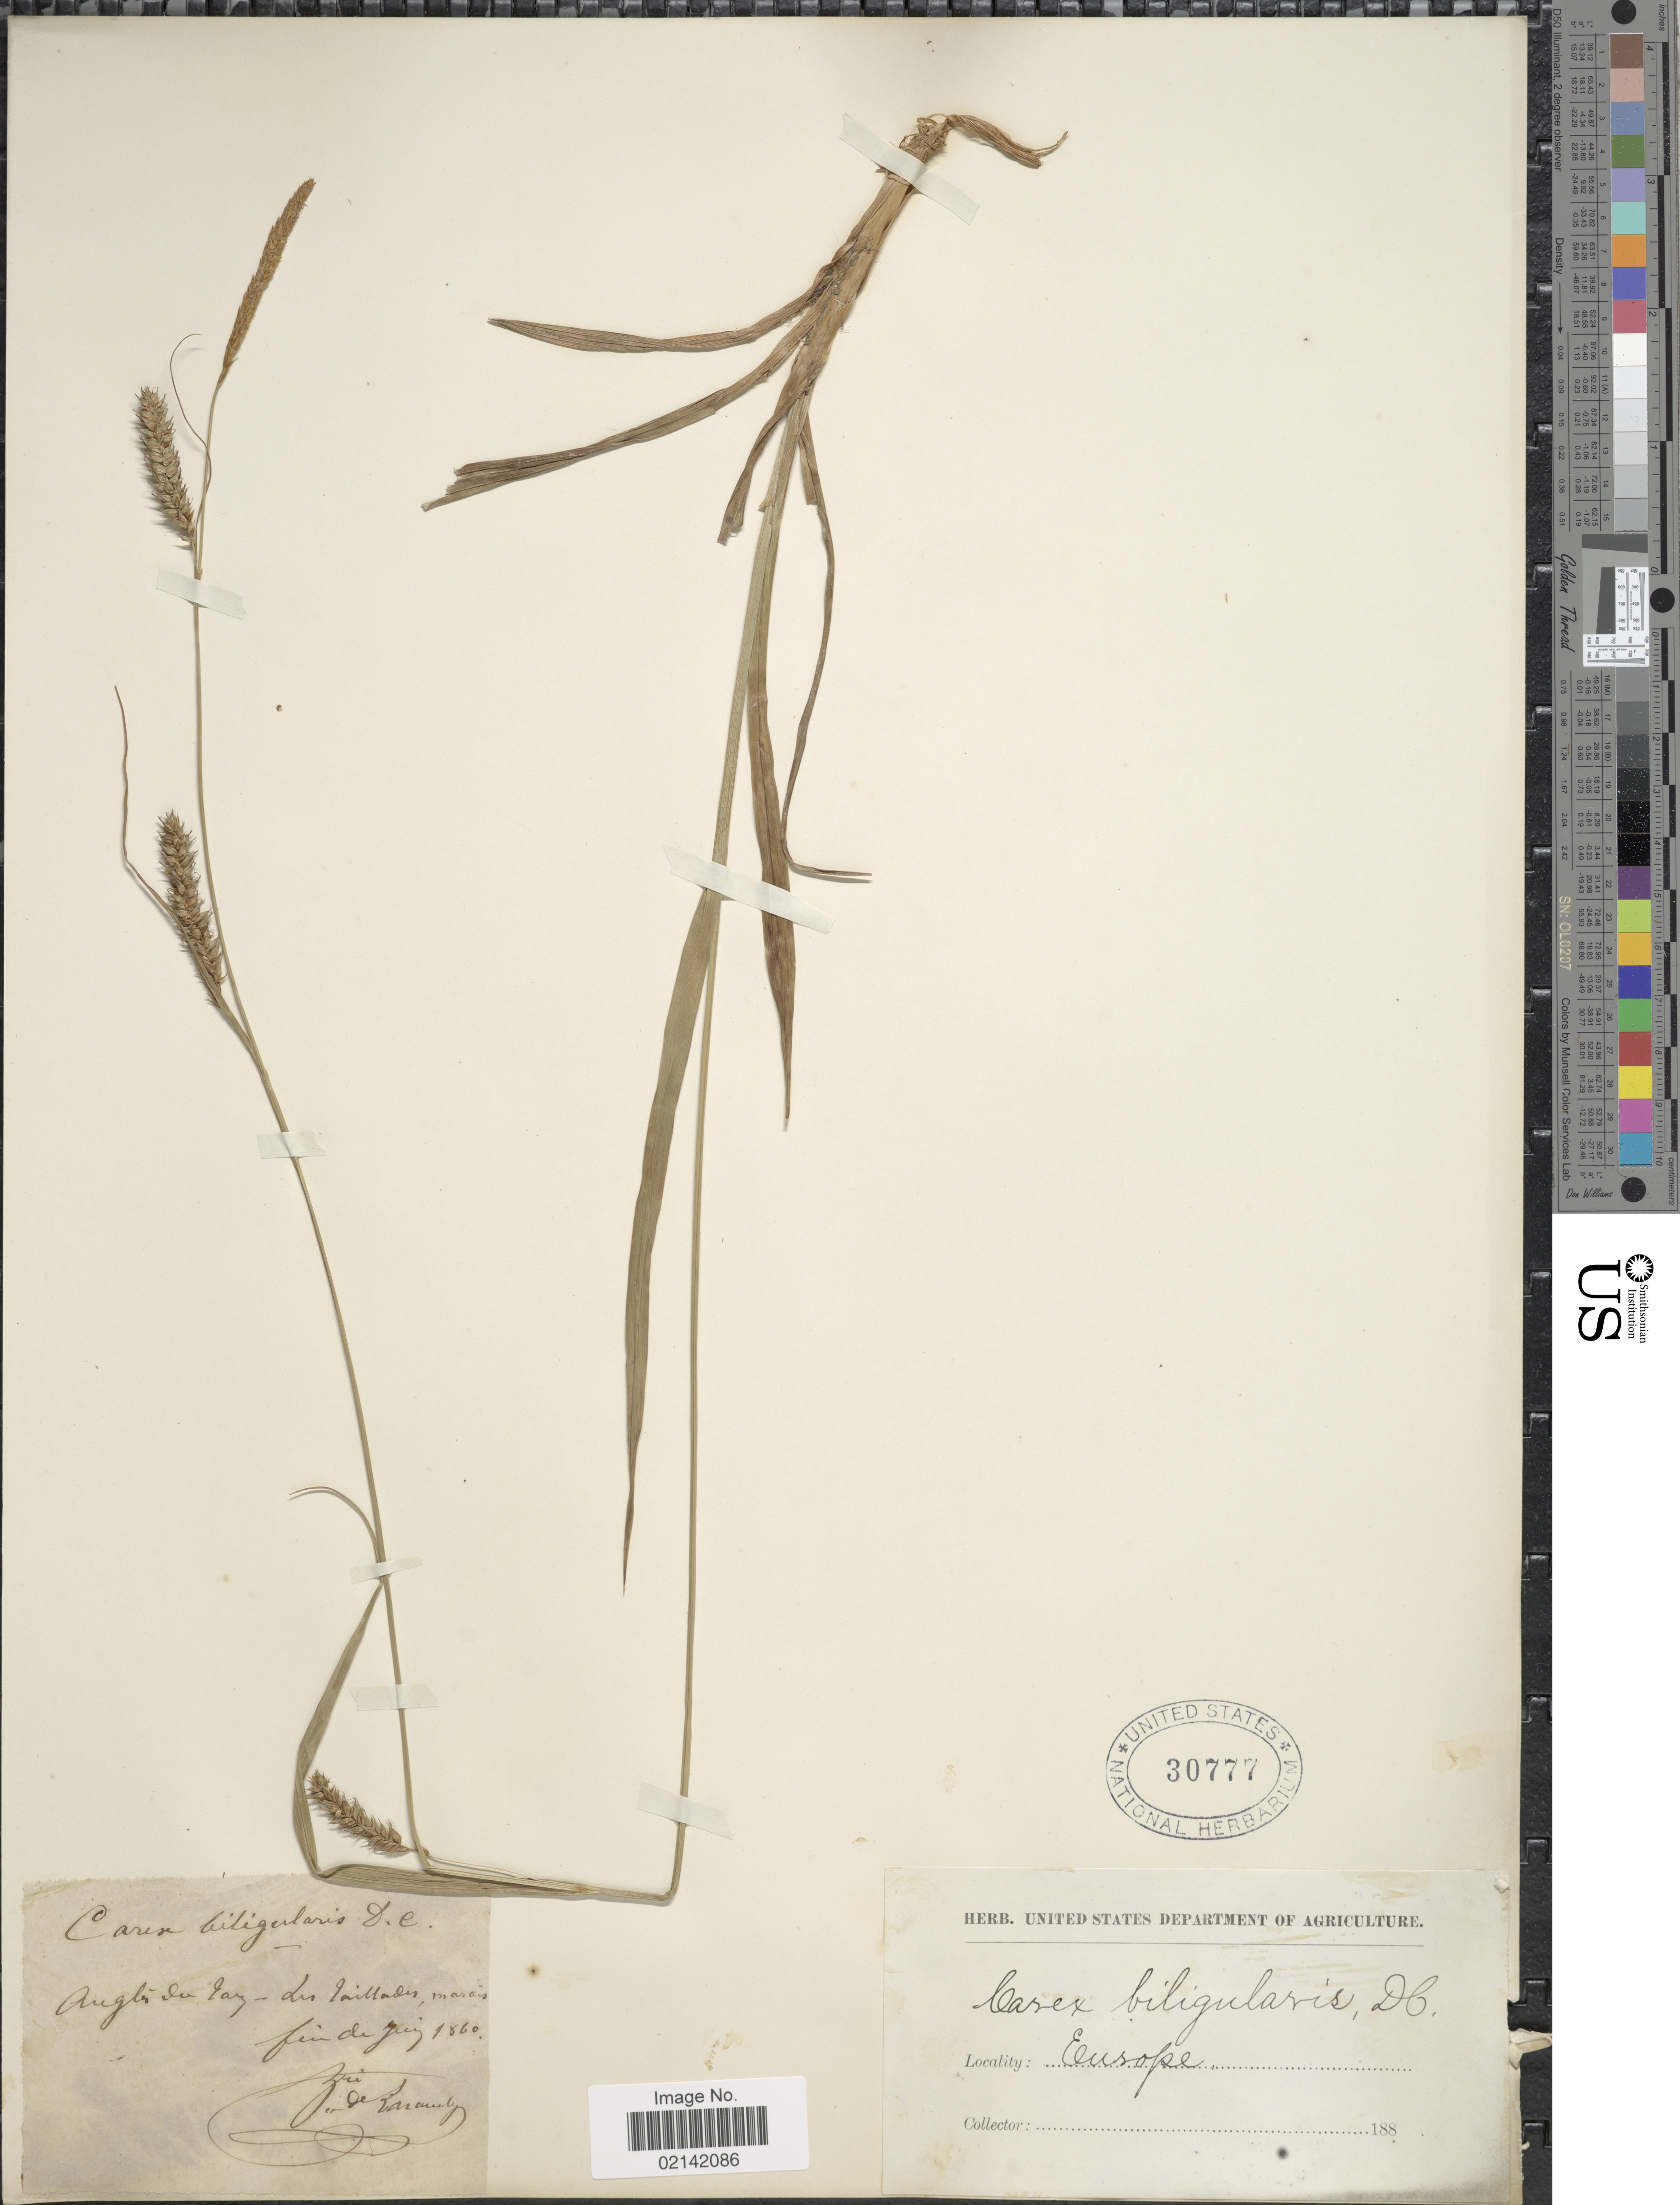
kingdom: Plantae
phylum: Tracheophyta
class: Liliopsida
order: Poales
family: Cyperaceae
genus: Carex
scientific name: Carex laevigata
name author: Sm.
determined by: Strong, Mark T., (BOT), Smithsonian Institution - National Museum of Natural History (UNITED STATES)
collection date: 1860-07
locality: Europe, Aulidus, Lu Laillnes, marais fin de [interpreted]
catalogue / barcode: US 30777